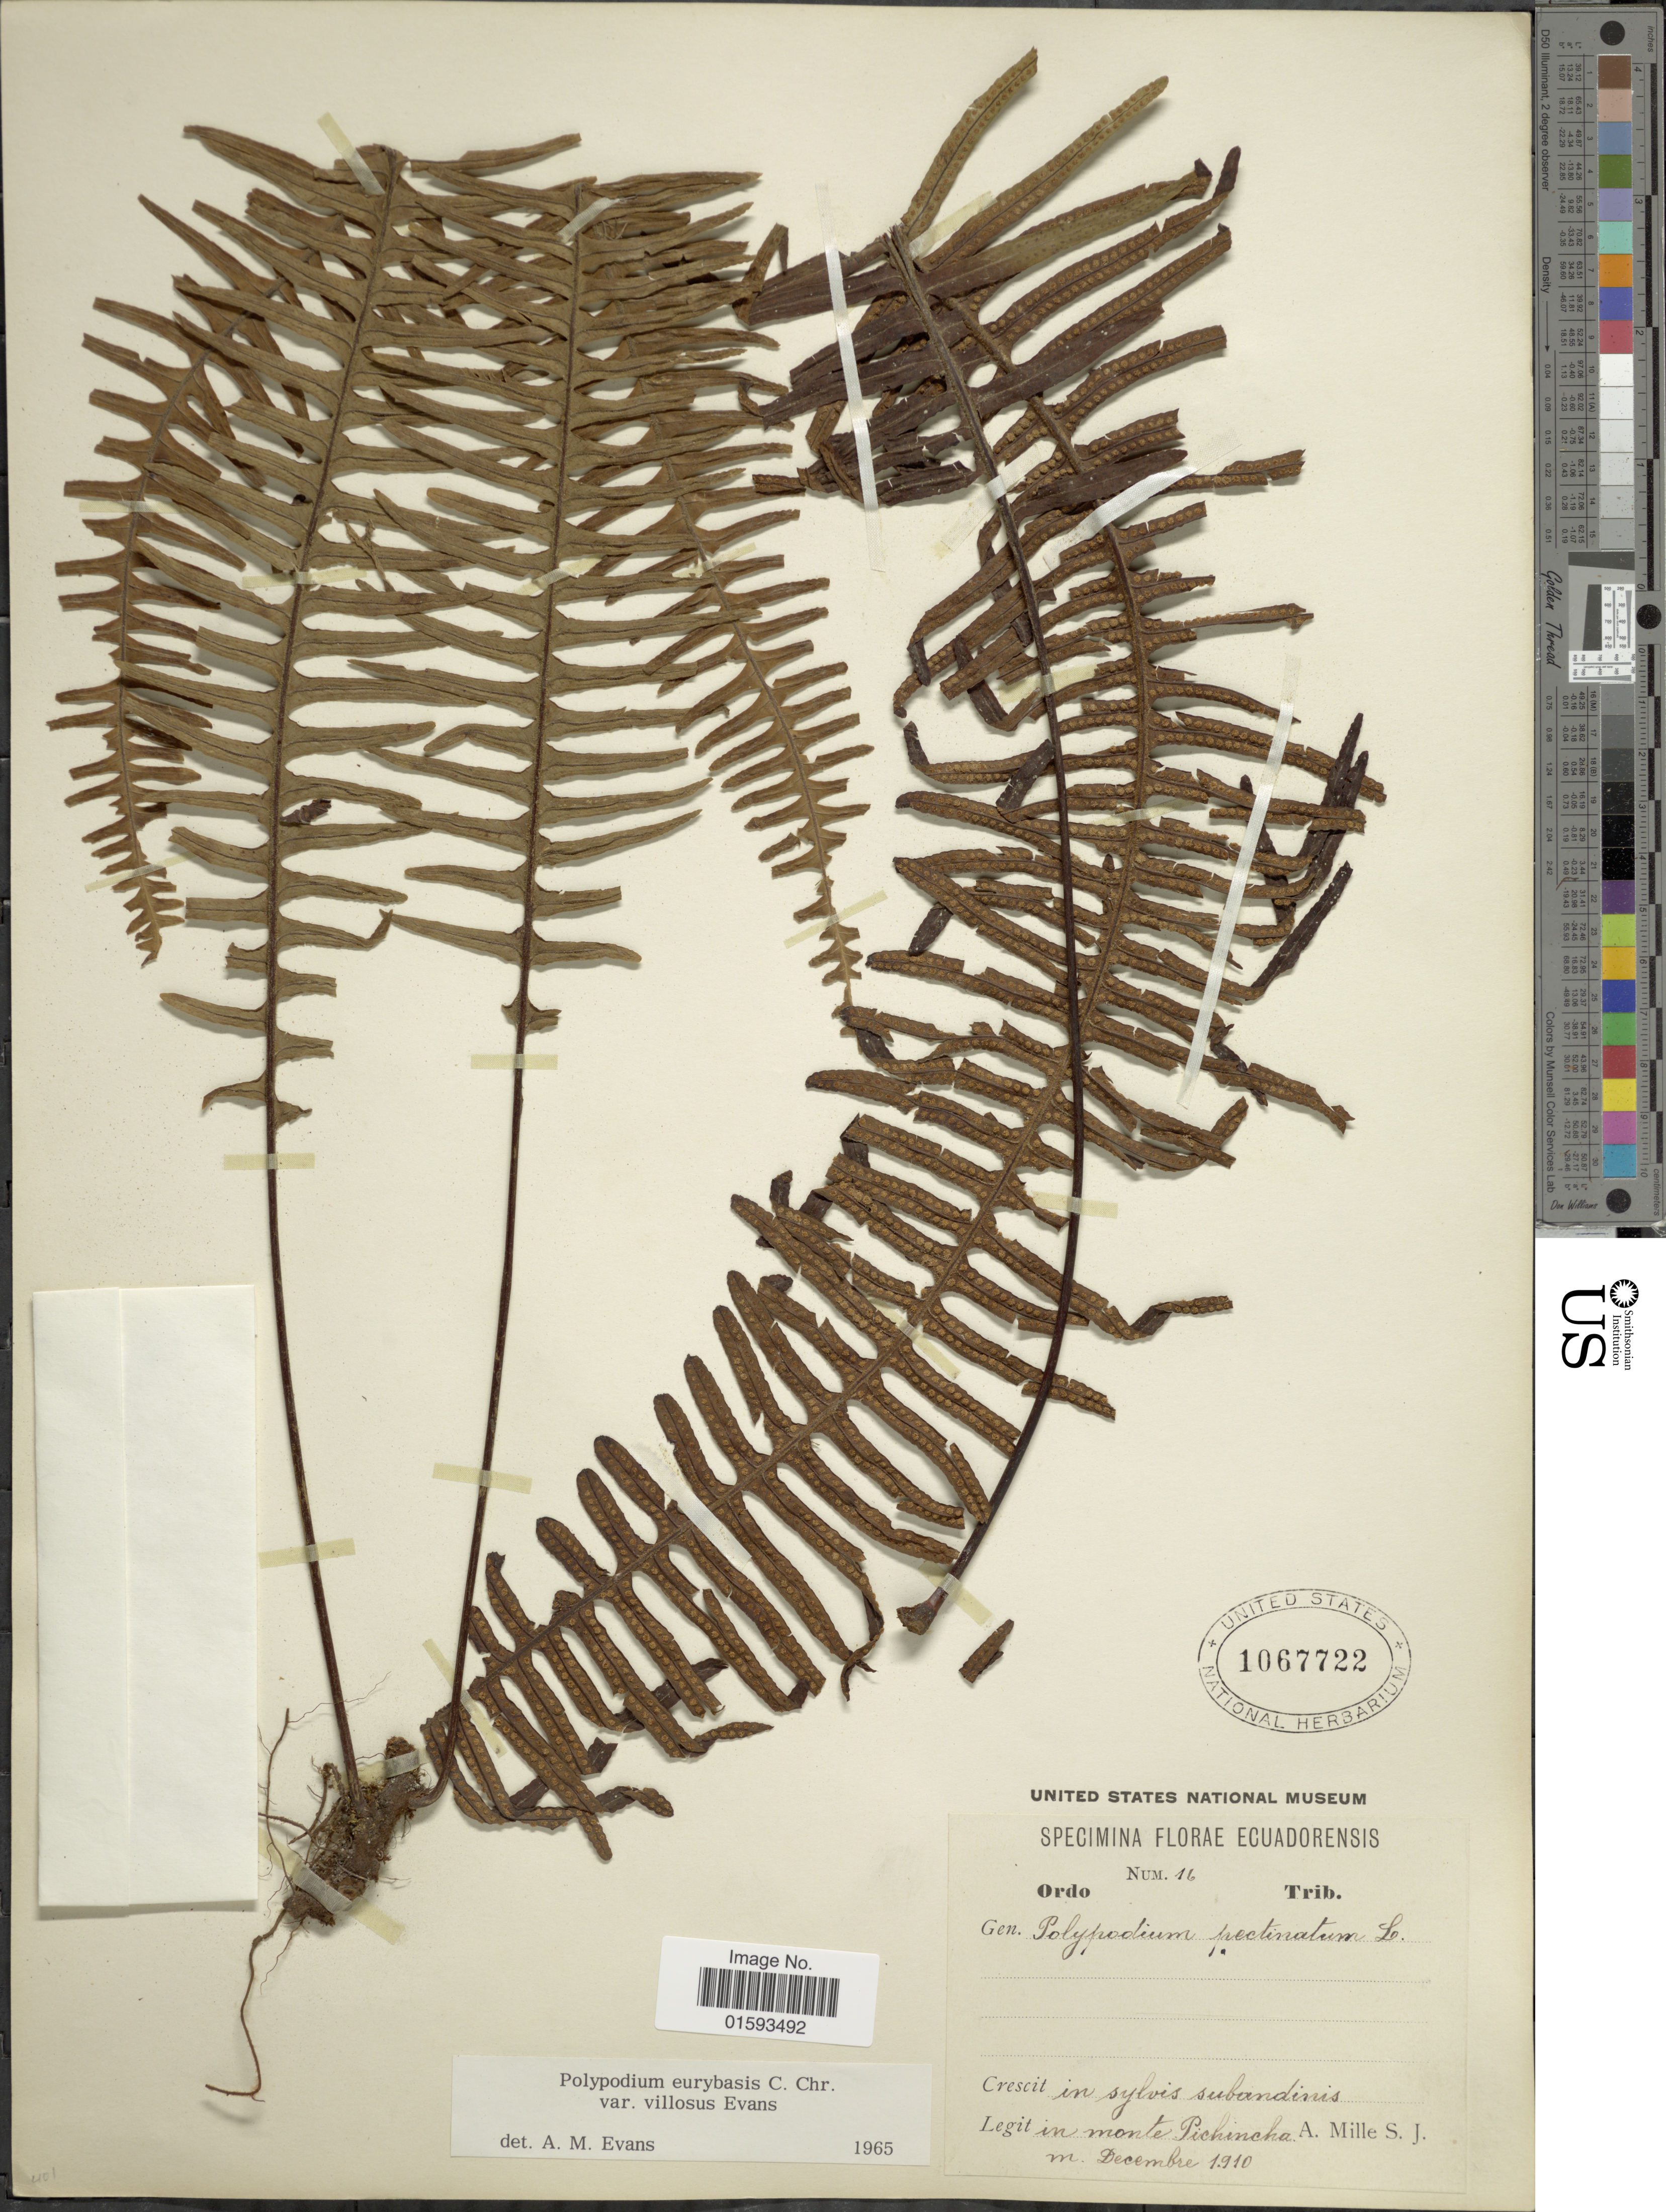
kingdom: Plantae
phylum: Tracheophyta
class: Polypodiopsida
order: Polypodiales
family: Polypodiaceae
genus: Pecluma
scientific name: Pecluma eurybasis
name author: (C. Chr.) M.G. Price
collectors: A. Mille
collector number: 16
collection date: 1910-12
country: Ecuador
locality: In monte Pichincha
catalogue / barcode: US 1067722